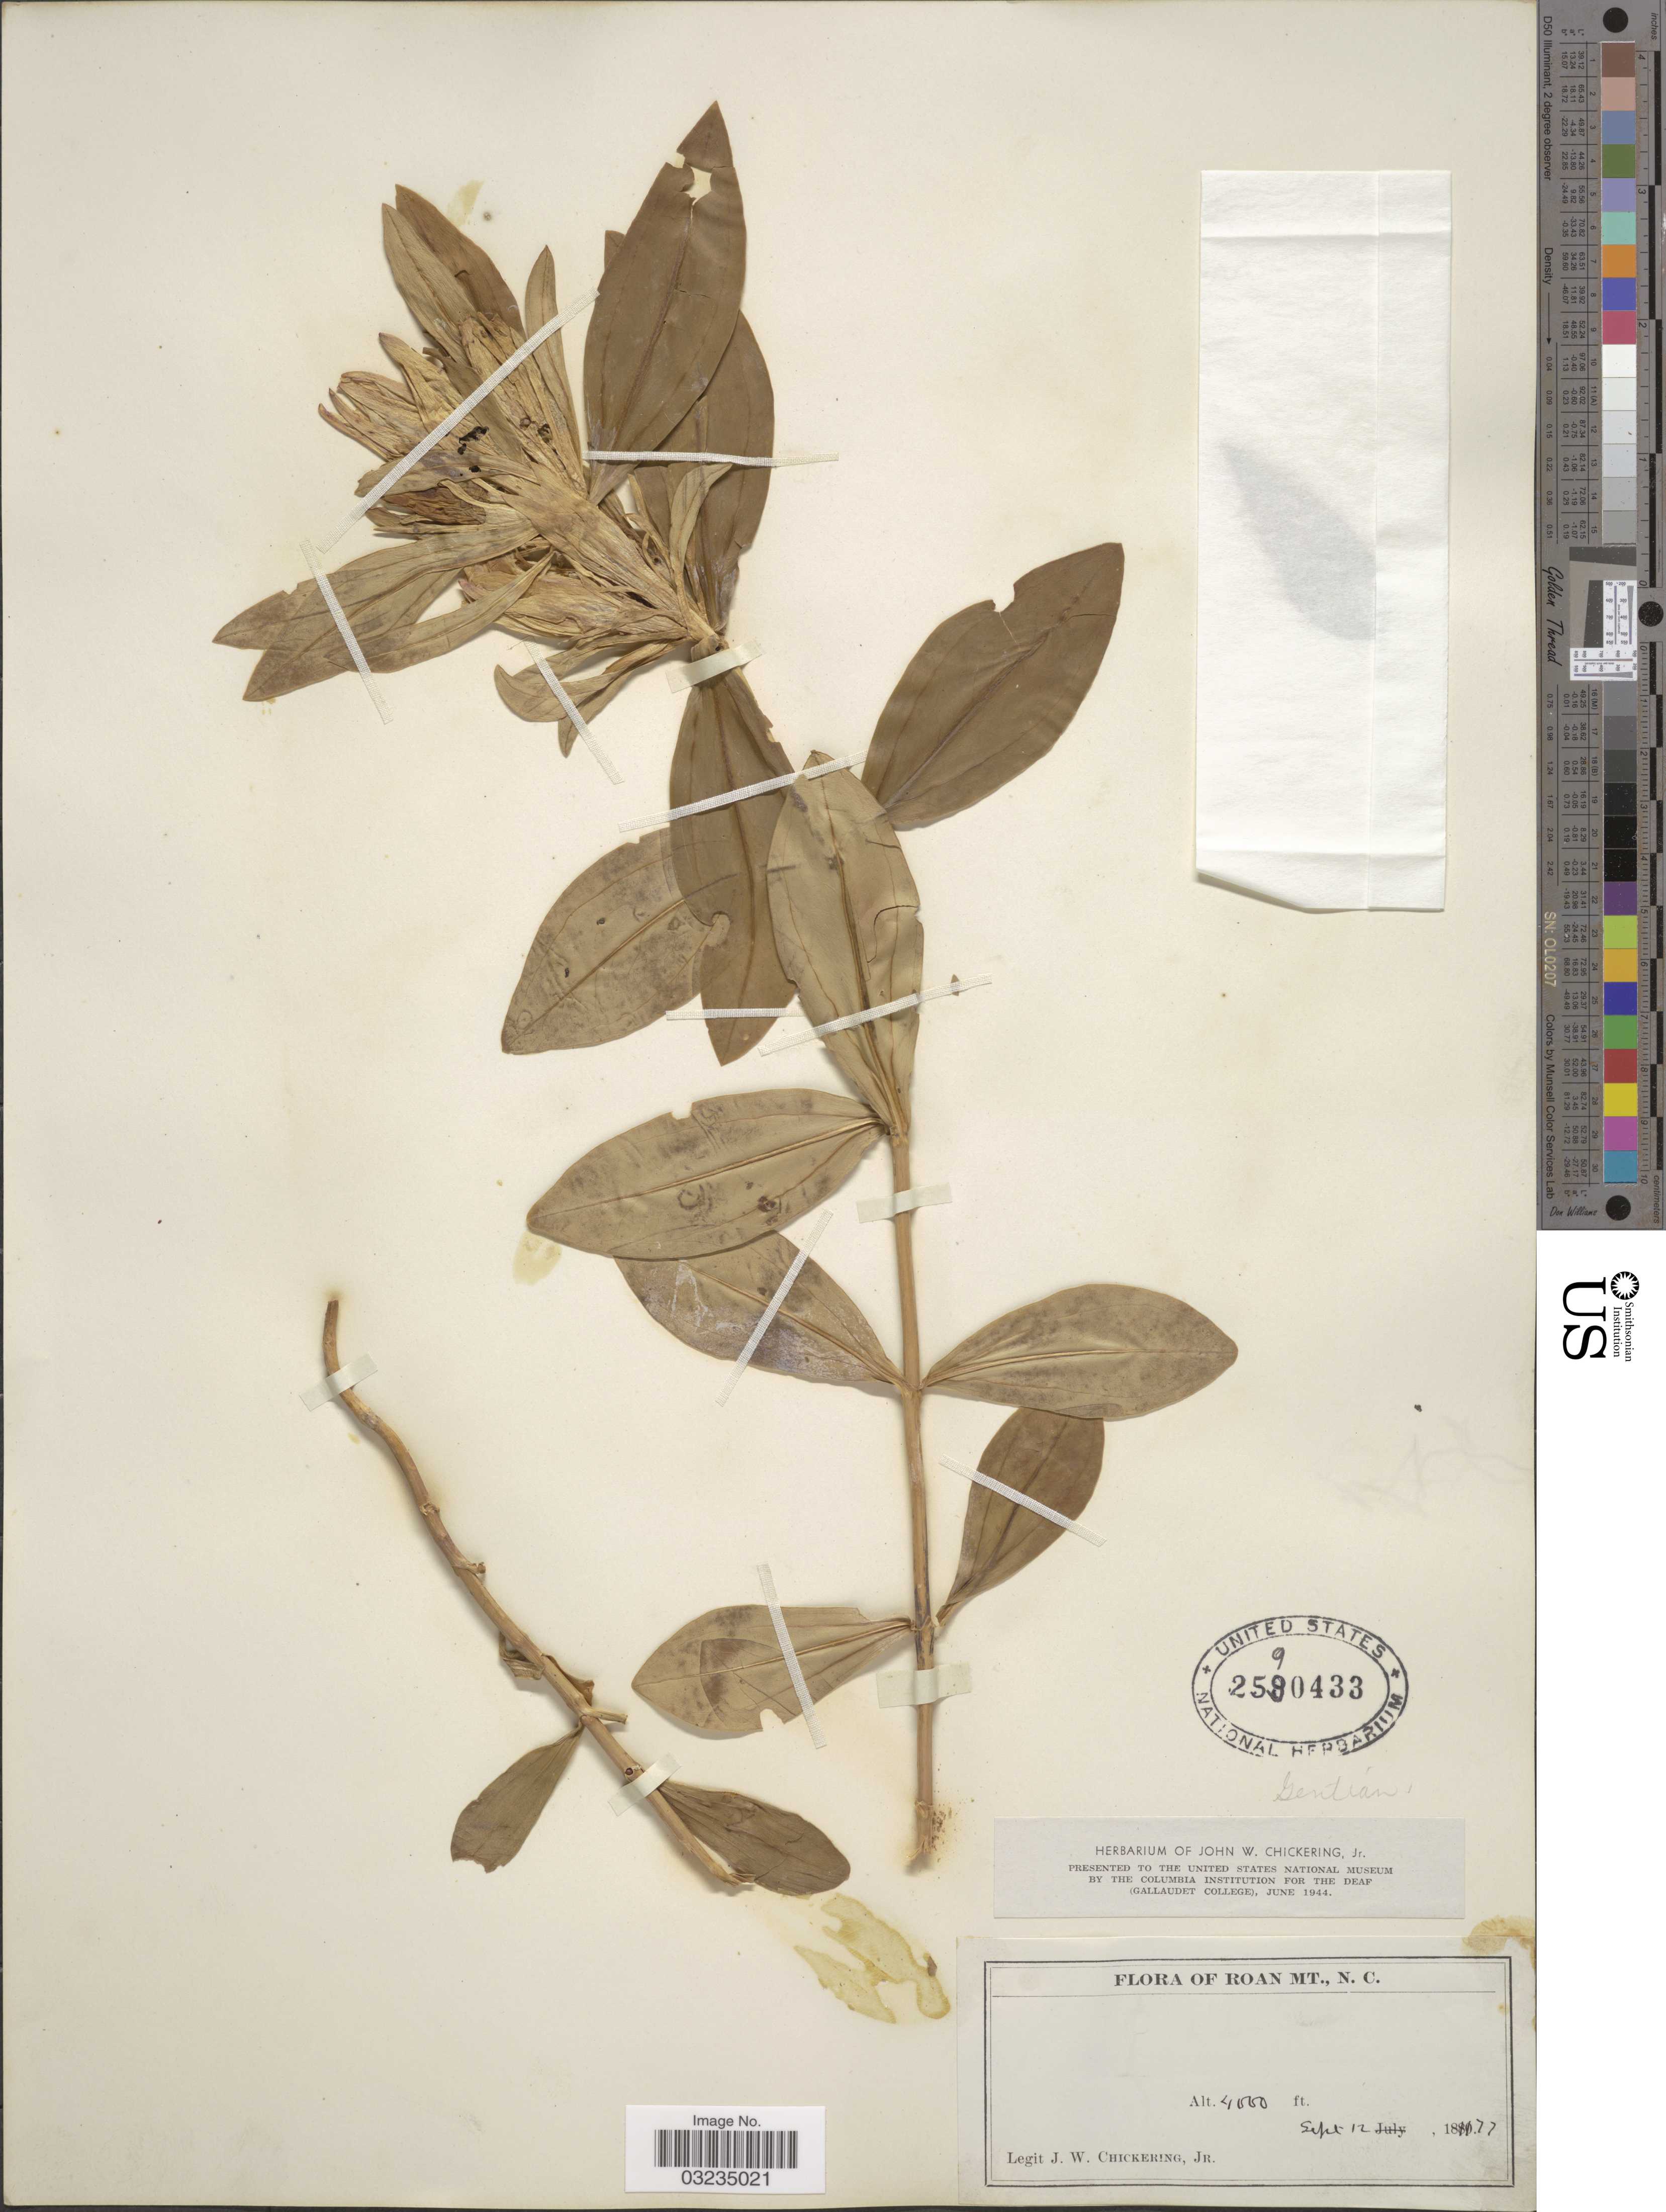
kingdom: Plantae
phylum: Tracheophyta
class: Magnoliopsida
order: Gentianales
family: Gentianaceae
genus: Gentiana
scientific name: Gentiana sp.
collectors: J. W. Chickering Jr.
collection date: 1877-09-12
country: United States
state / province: North Carolina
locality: Roan Mt.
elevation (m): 1219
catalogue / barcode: US 2590433